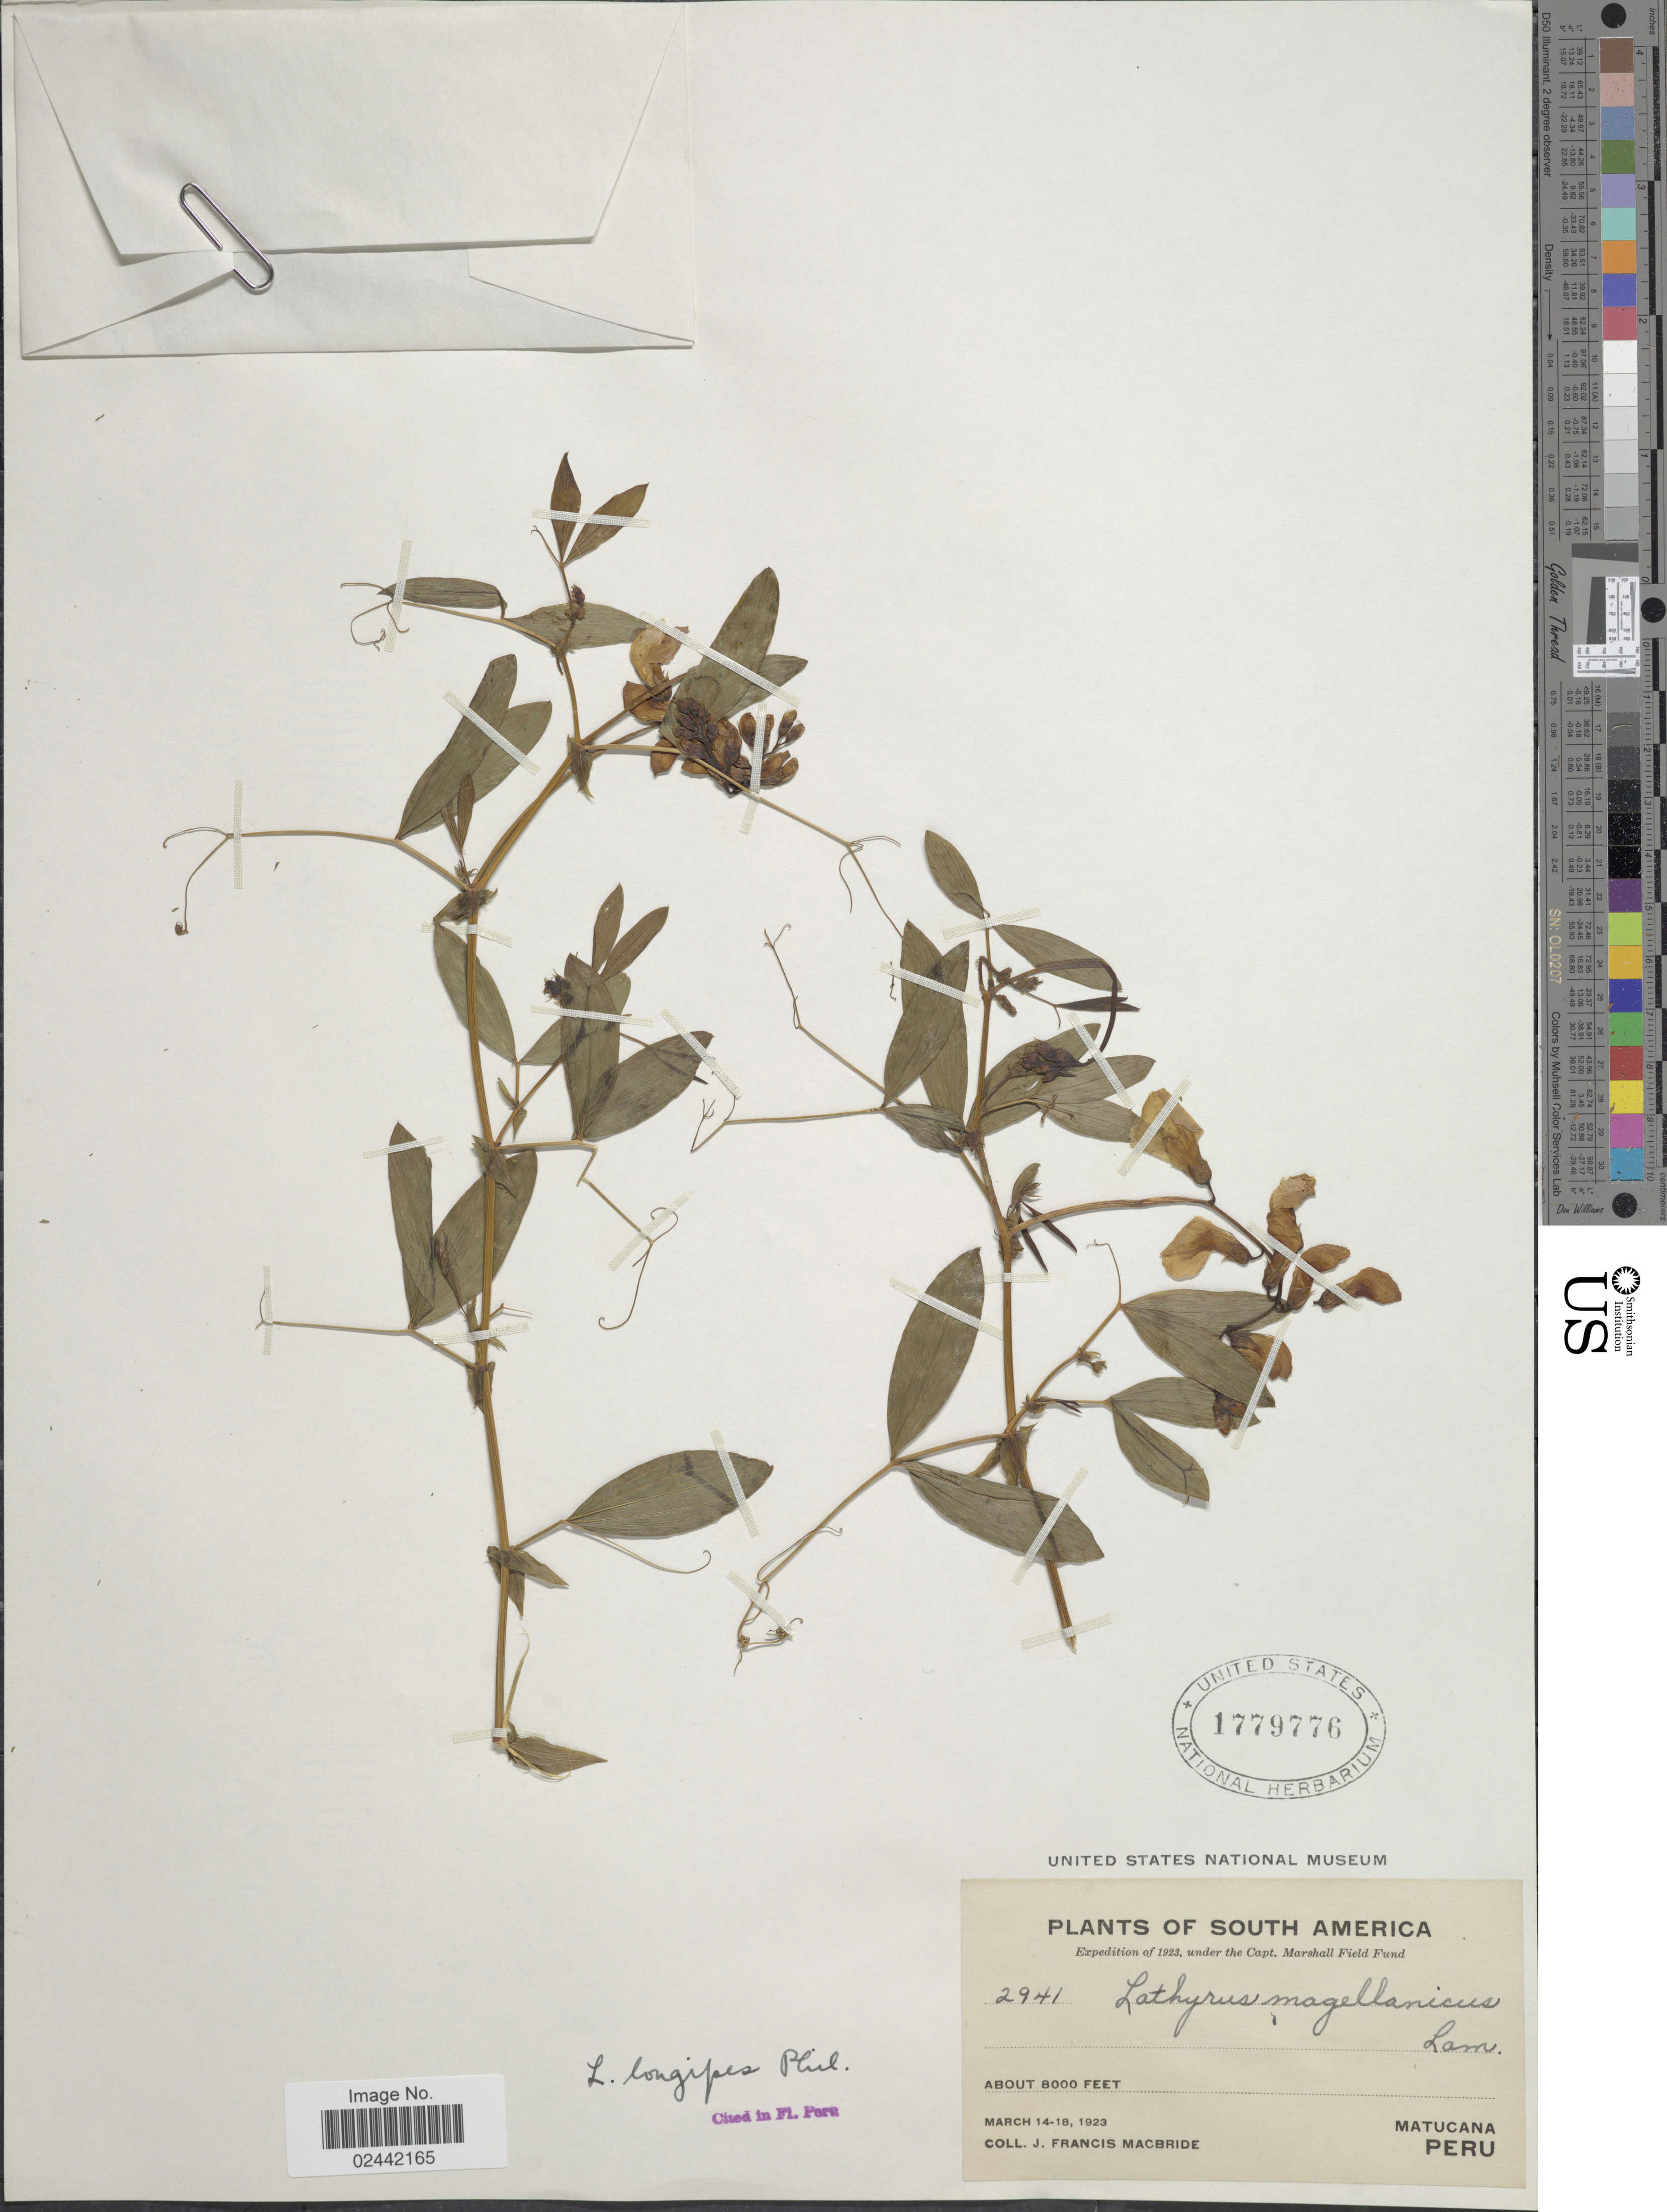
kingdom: Plantae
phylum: Tracheophyta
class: Magnoliopsida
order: Fabales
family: Fabaceae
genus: Lathyrus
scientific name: Lathyrus longipes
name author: Phil.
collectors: J. F. Macbride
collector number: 2941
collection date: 1923-03-14/1923-03-18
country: Peru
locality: Matucana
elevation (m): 2438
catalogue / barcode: US 1779776